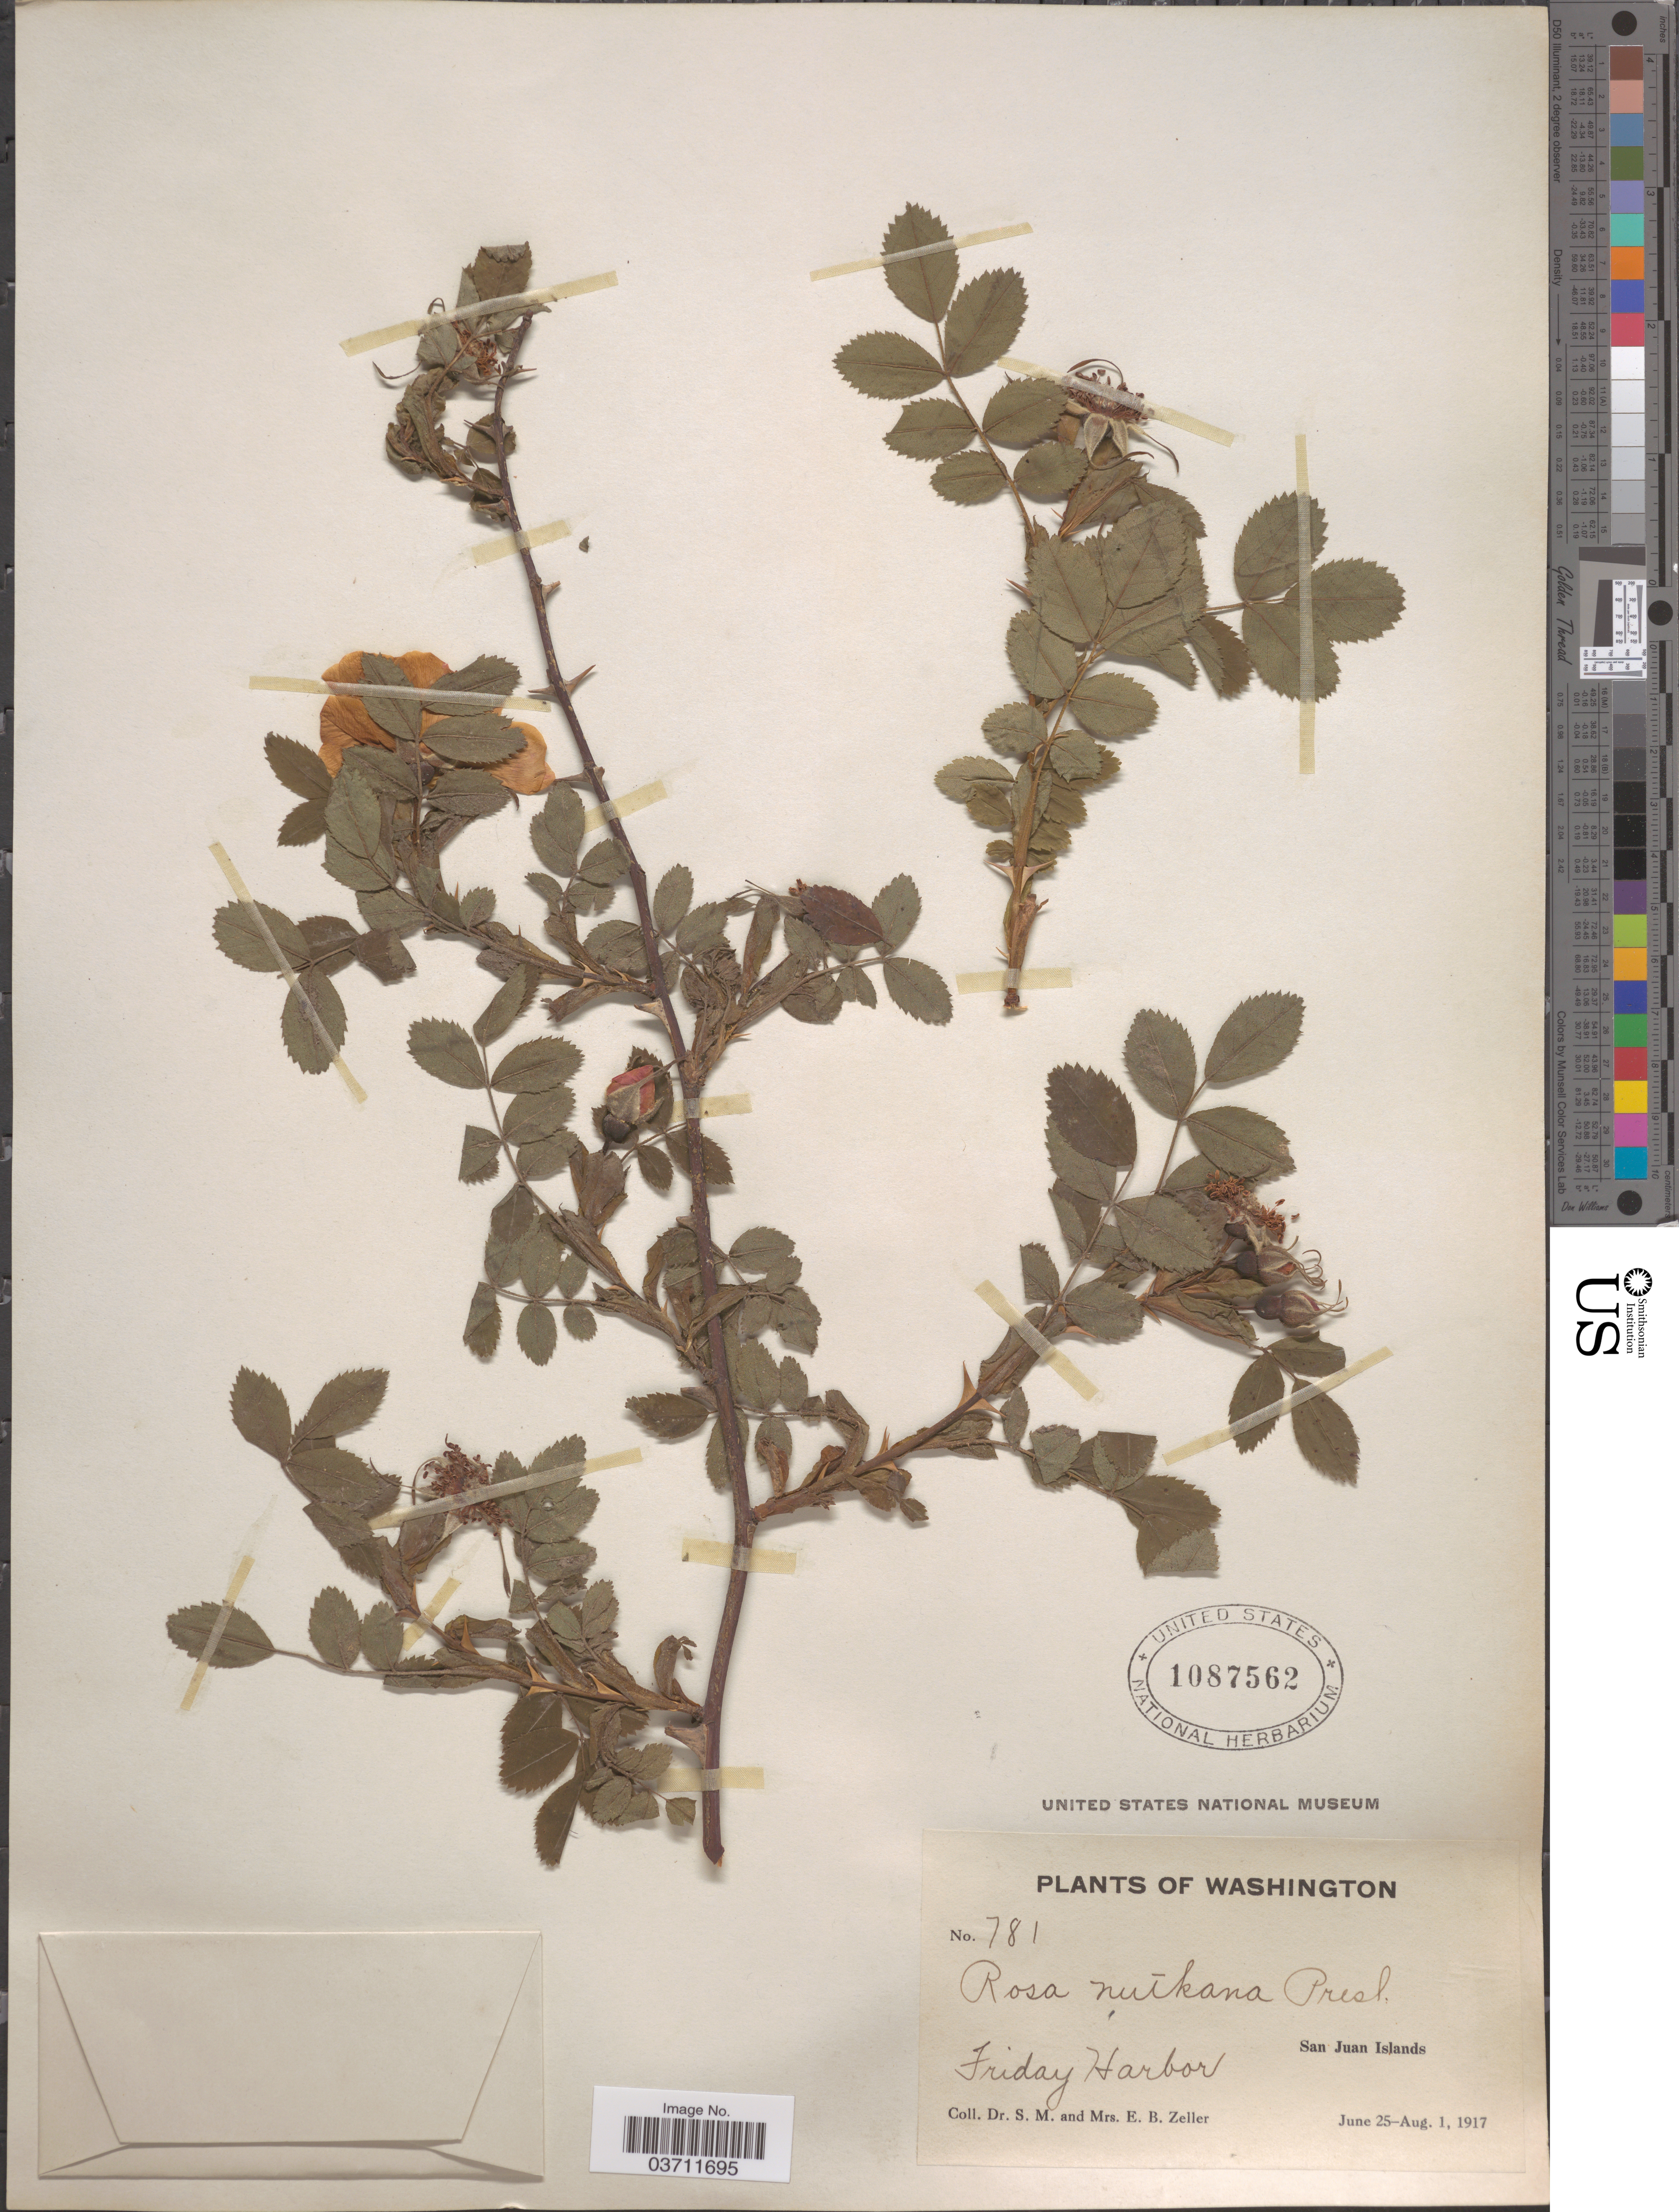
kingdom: Plantae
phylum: Tracheophyta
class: Magnoliopsida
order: Rosales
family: Rosaceae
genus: Rosa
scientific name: Rosa nutkana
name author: C. Presl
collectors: S. Zeller & E. Zeller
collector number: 781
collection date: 1917-06-25/1917-08-01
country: United States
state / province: Washington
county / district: San Juan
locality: San Juan Islands. Friday Harbor.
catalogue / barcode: US 1087562